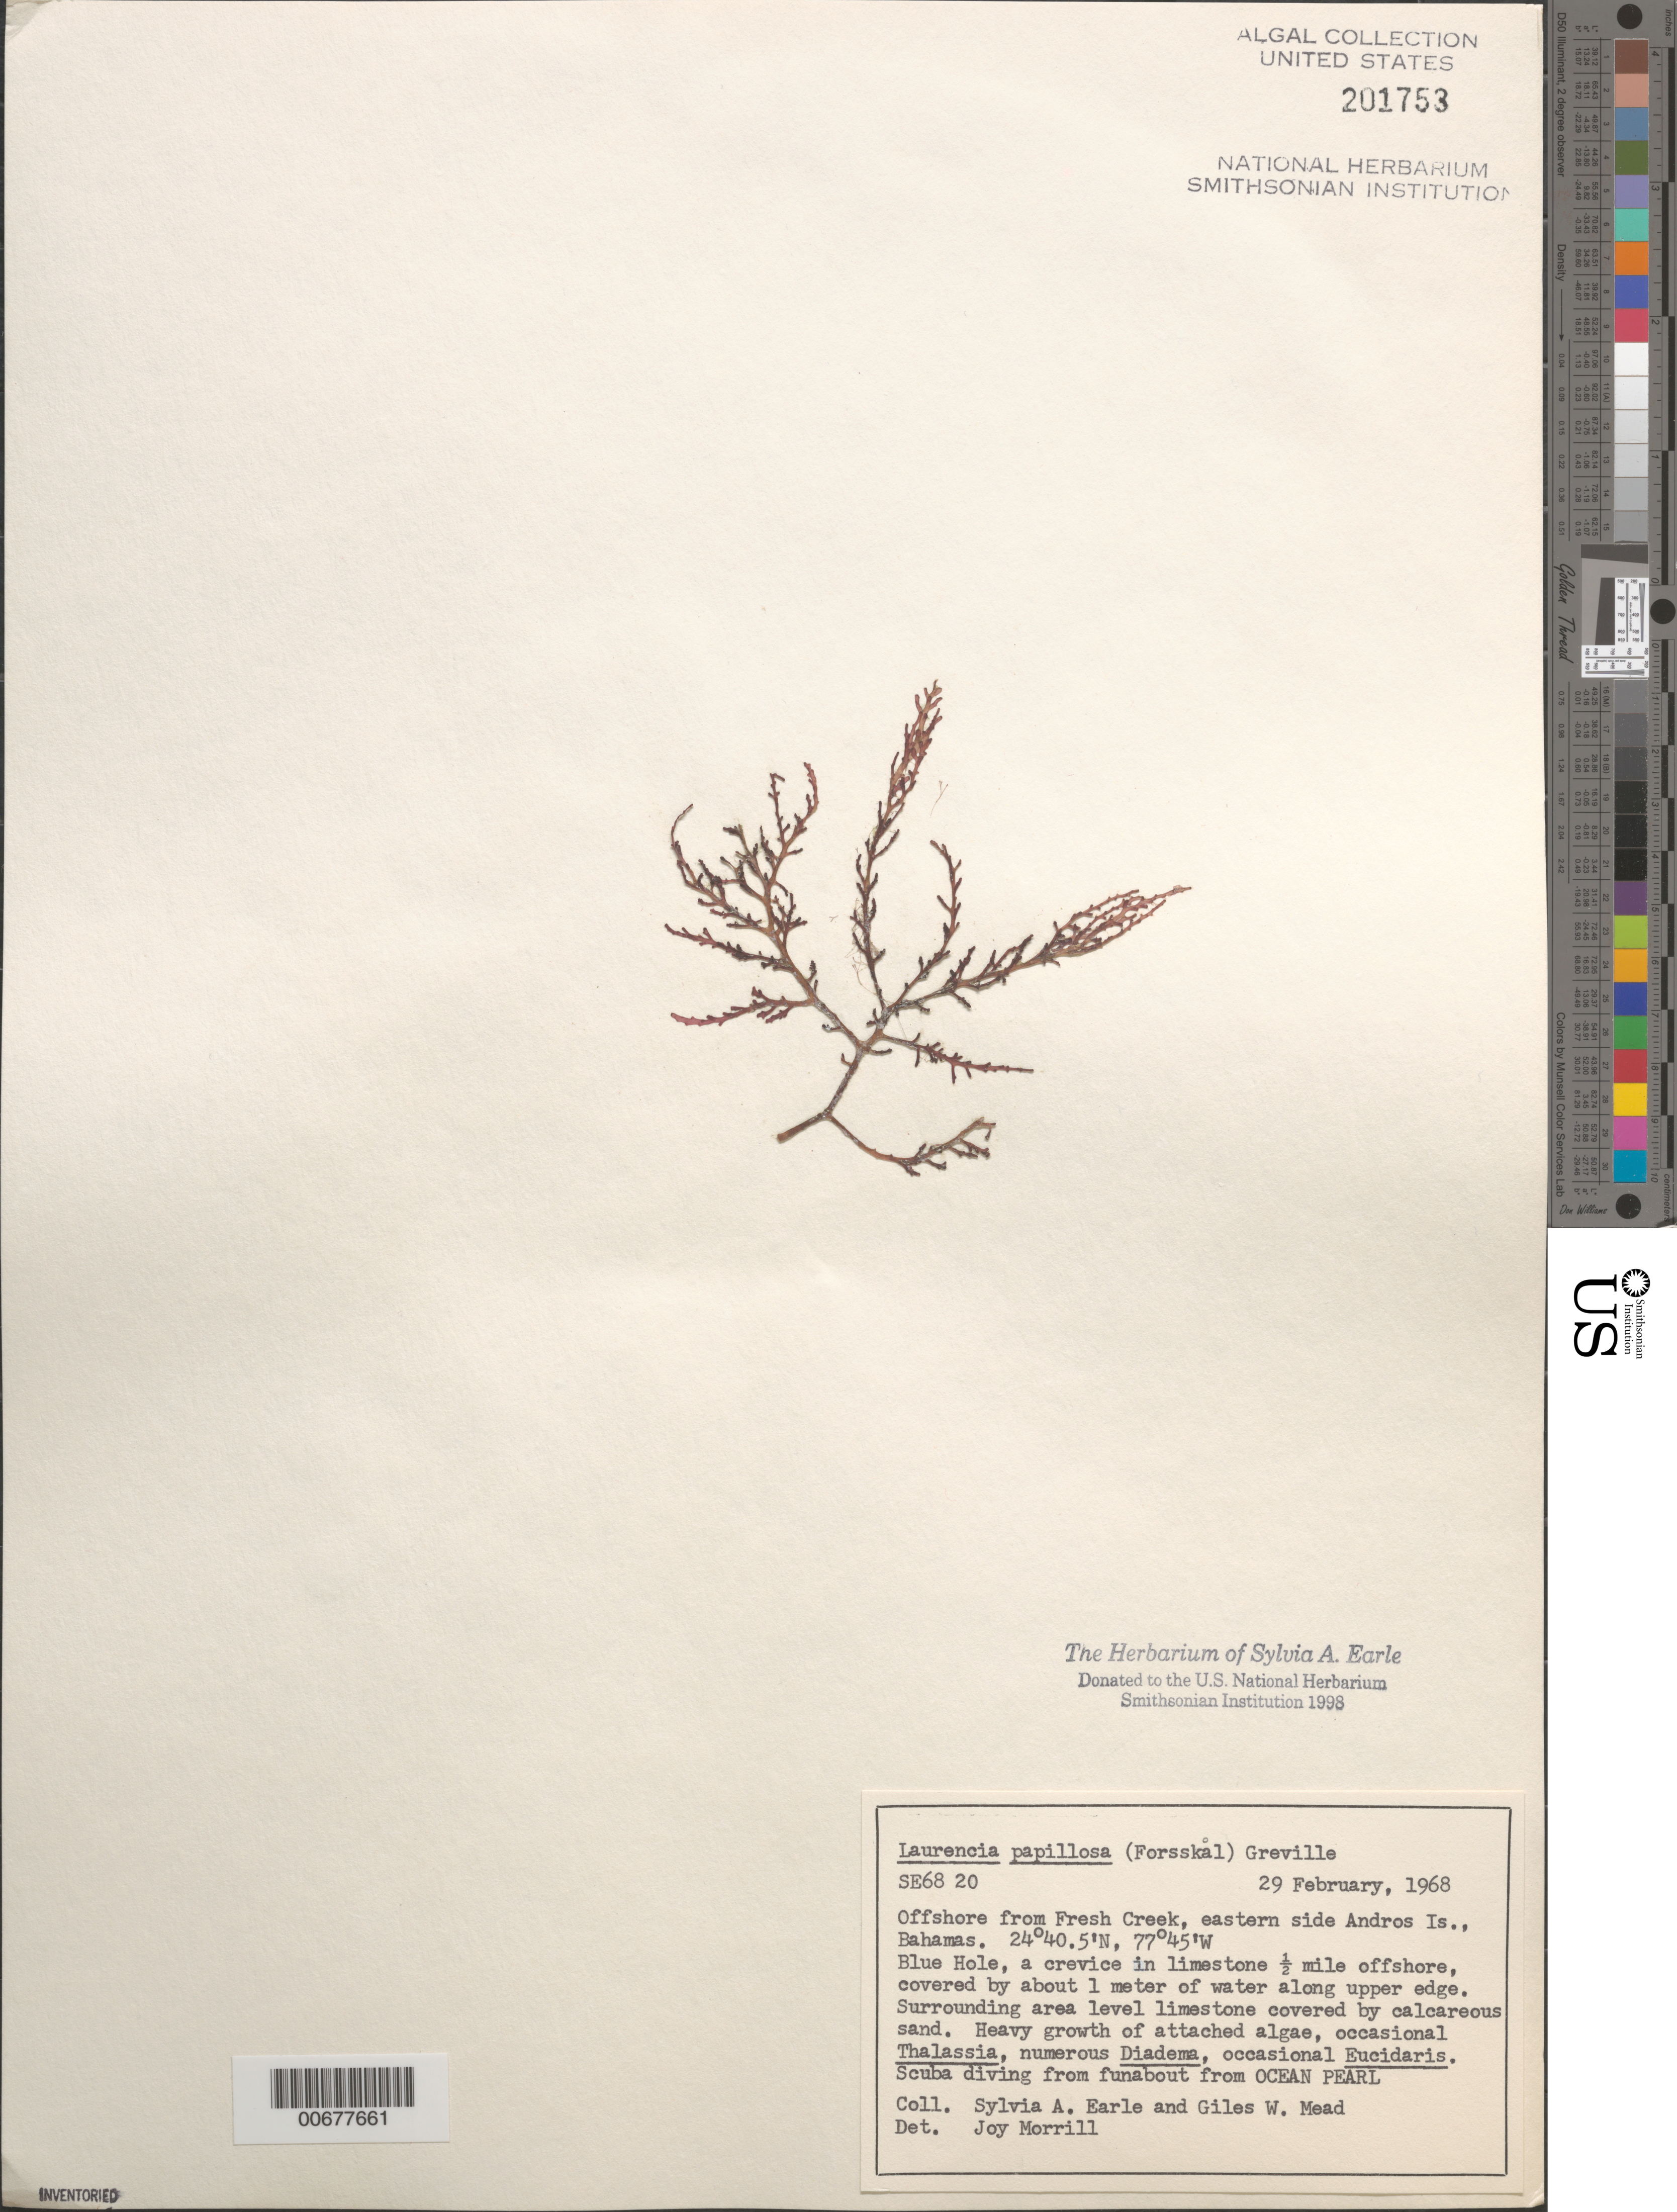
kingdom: Plantae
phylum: Rhodophyta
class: Florideophyceae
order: Ceramiales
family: Rhodomelaceae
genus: Palisada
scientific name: Palisada perforata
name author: (Bory) K.W. Nam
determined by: Algae name updating Project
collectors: S. A. Earle & G. W. Mead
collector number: SE 6820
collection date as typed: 29 Feb 1968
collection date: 1968-02-29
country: Bahamas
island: Andros Island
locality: Blue Hole, off Fresh Creek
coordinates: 24 40.5' N, 77 45' W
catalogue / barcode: US 201753